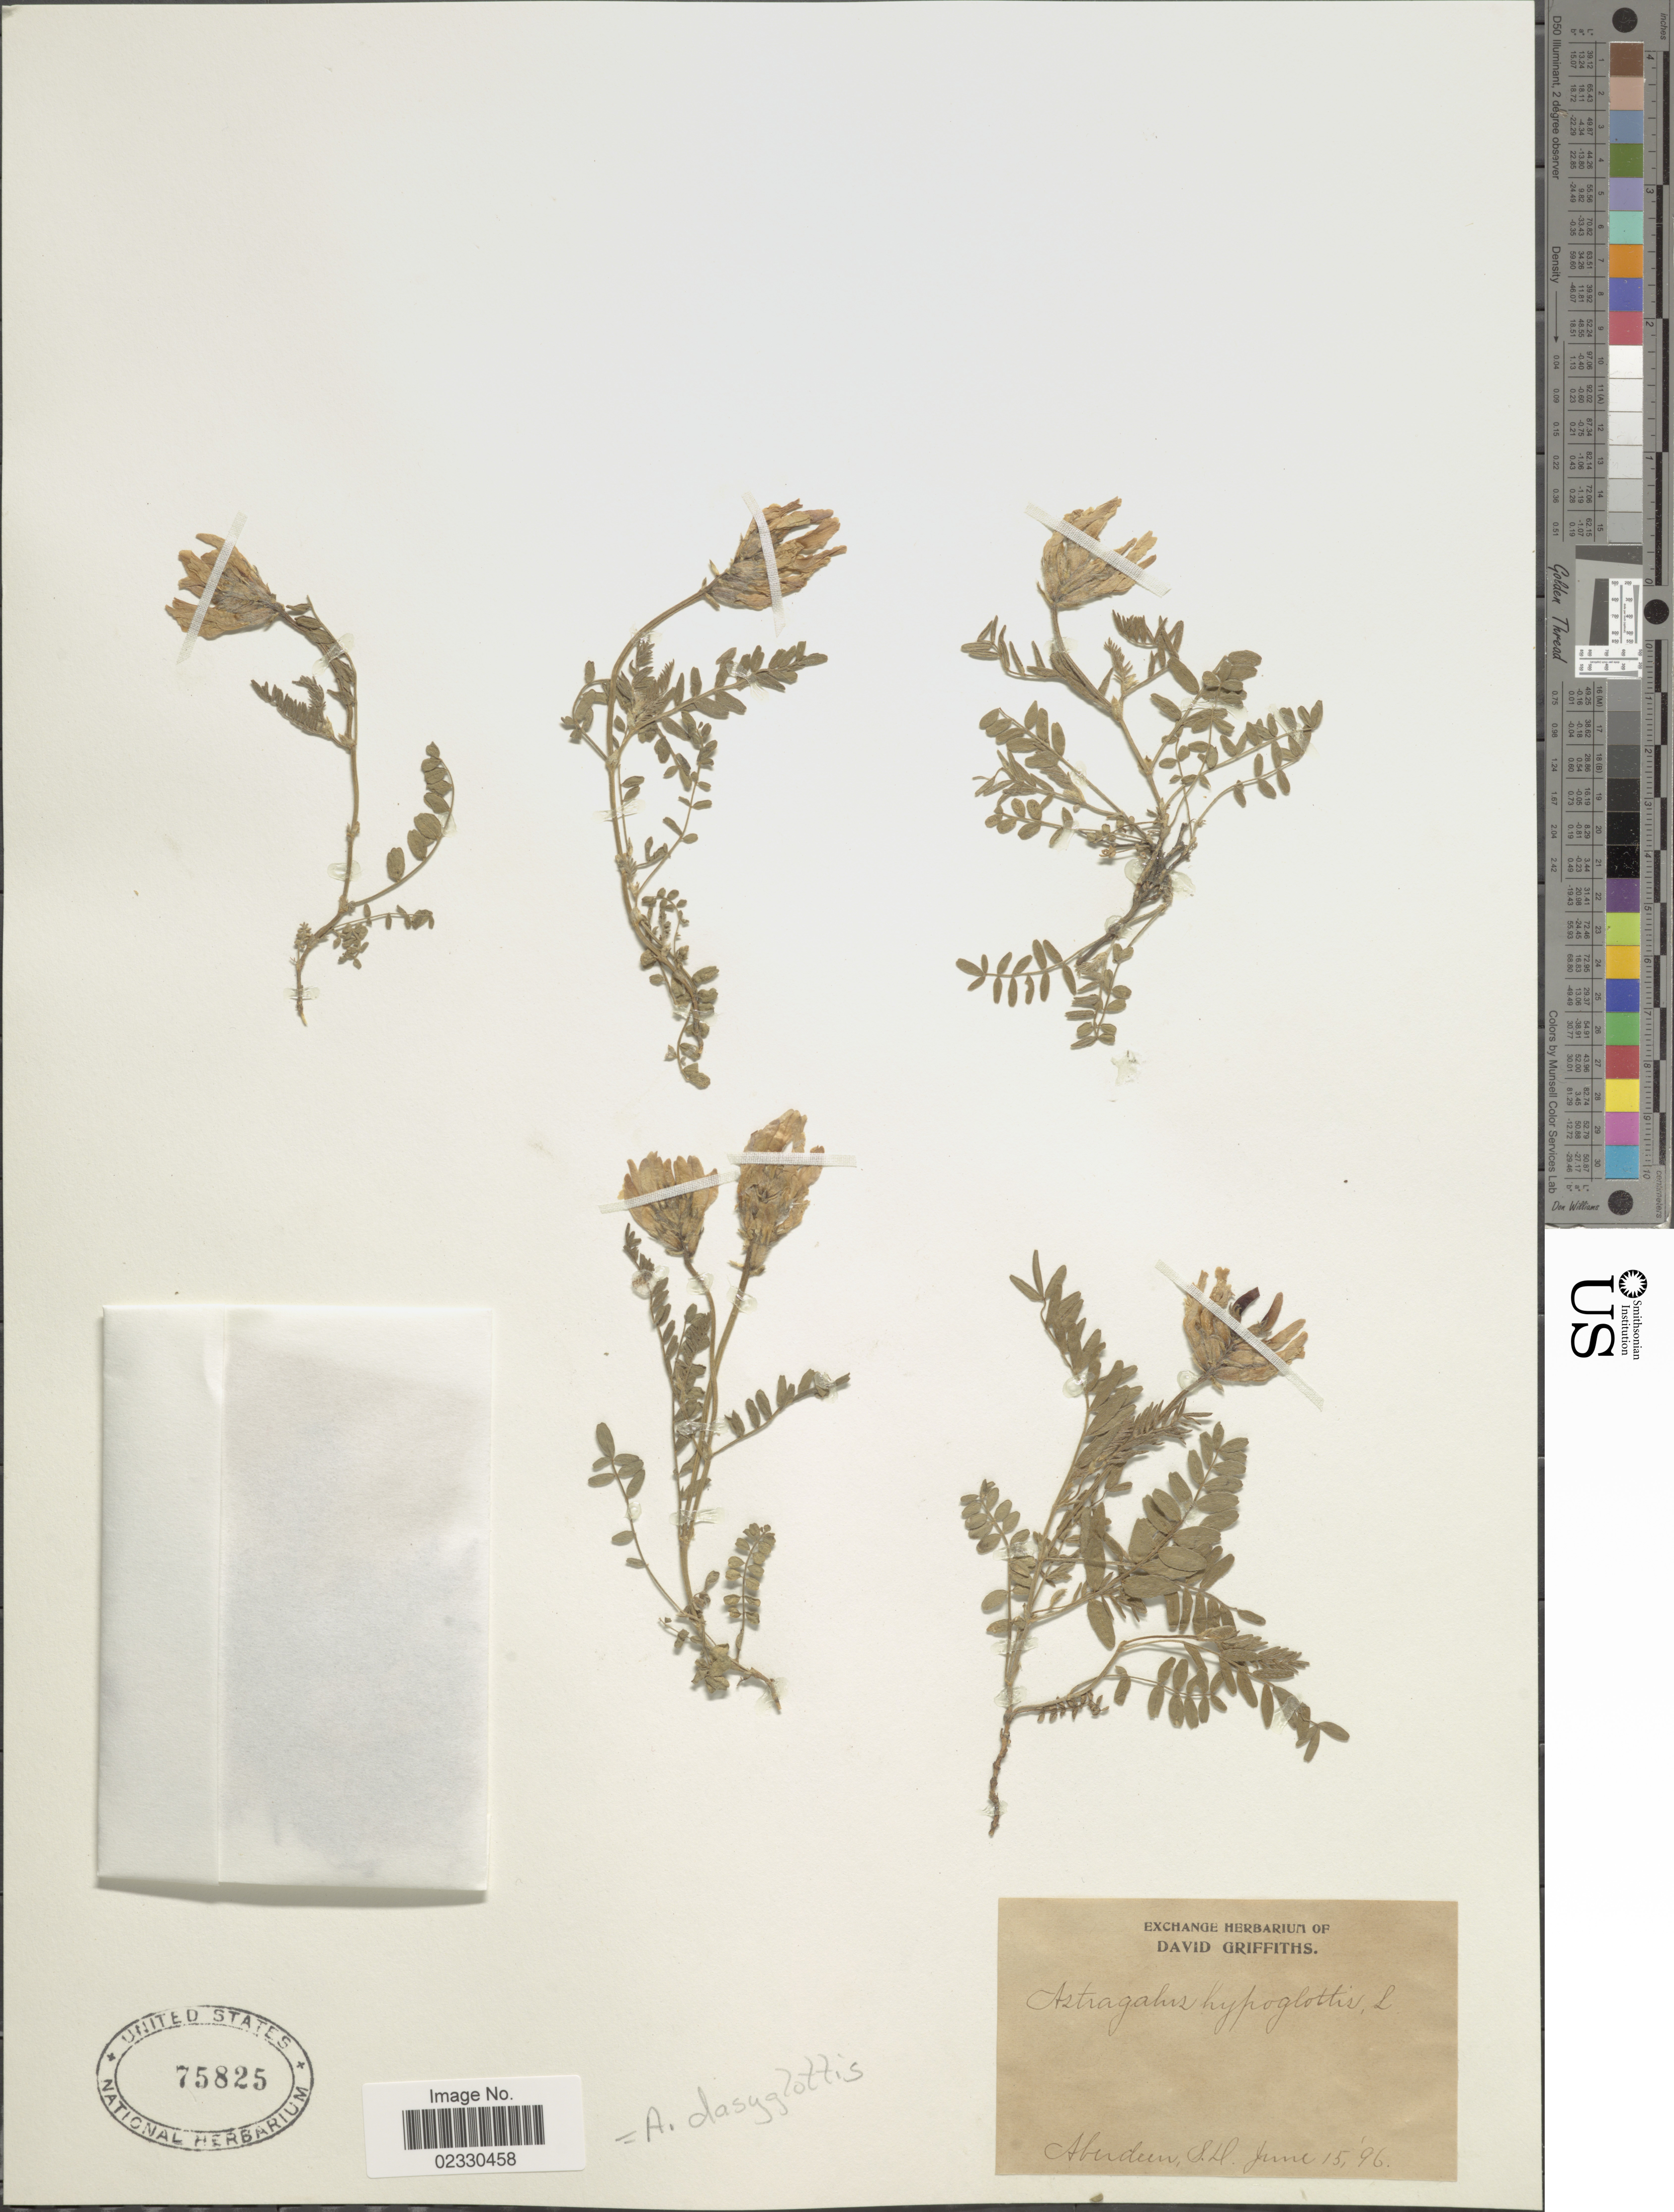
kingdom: Plantae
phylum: Tracheophyta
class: Magnoliopsida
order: Fabales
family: Fabaceae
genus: Astragalus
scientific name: Astragalus dasyglottis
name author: DC.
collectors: ex herb. David Griffiths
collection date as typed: Transcribed d/m/y: 15/6/96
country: United States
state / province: South Dakota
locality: Aberdeen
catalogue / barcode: US 75825